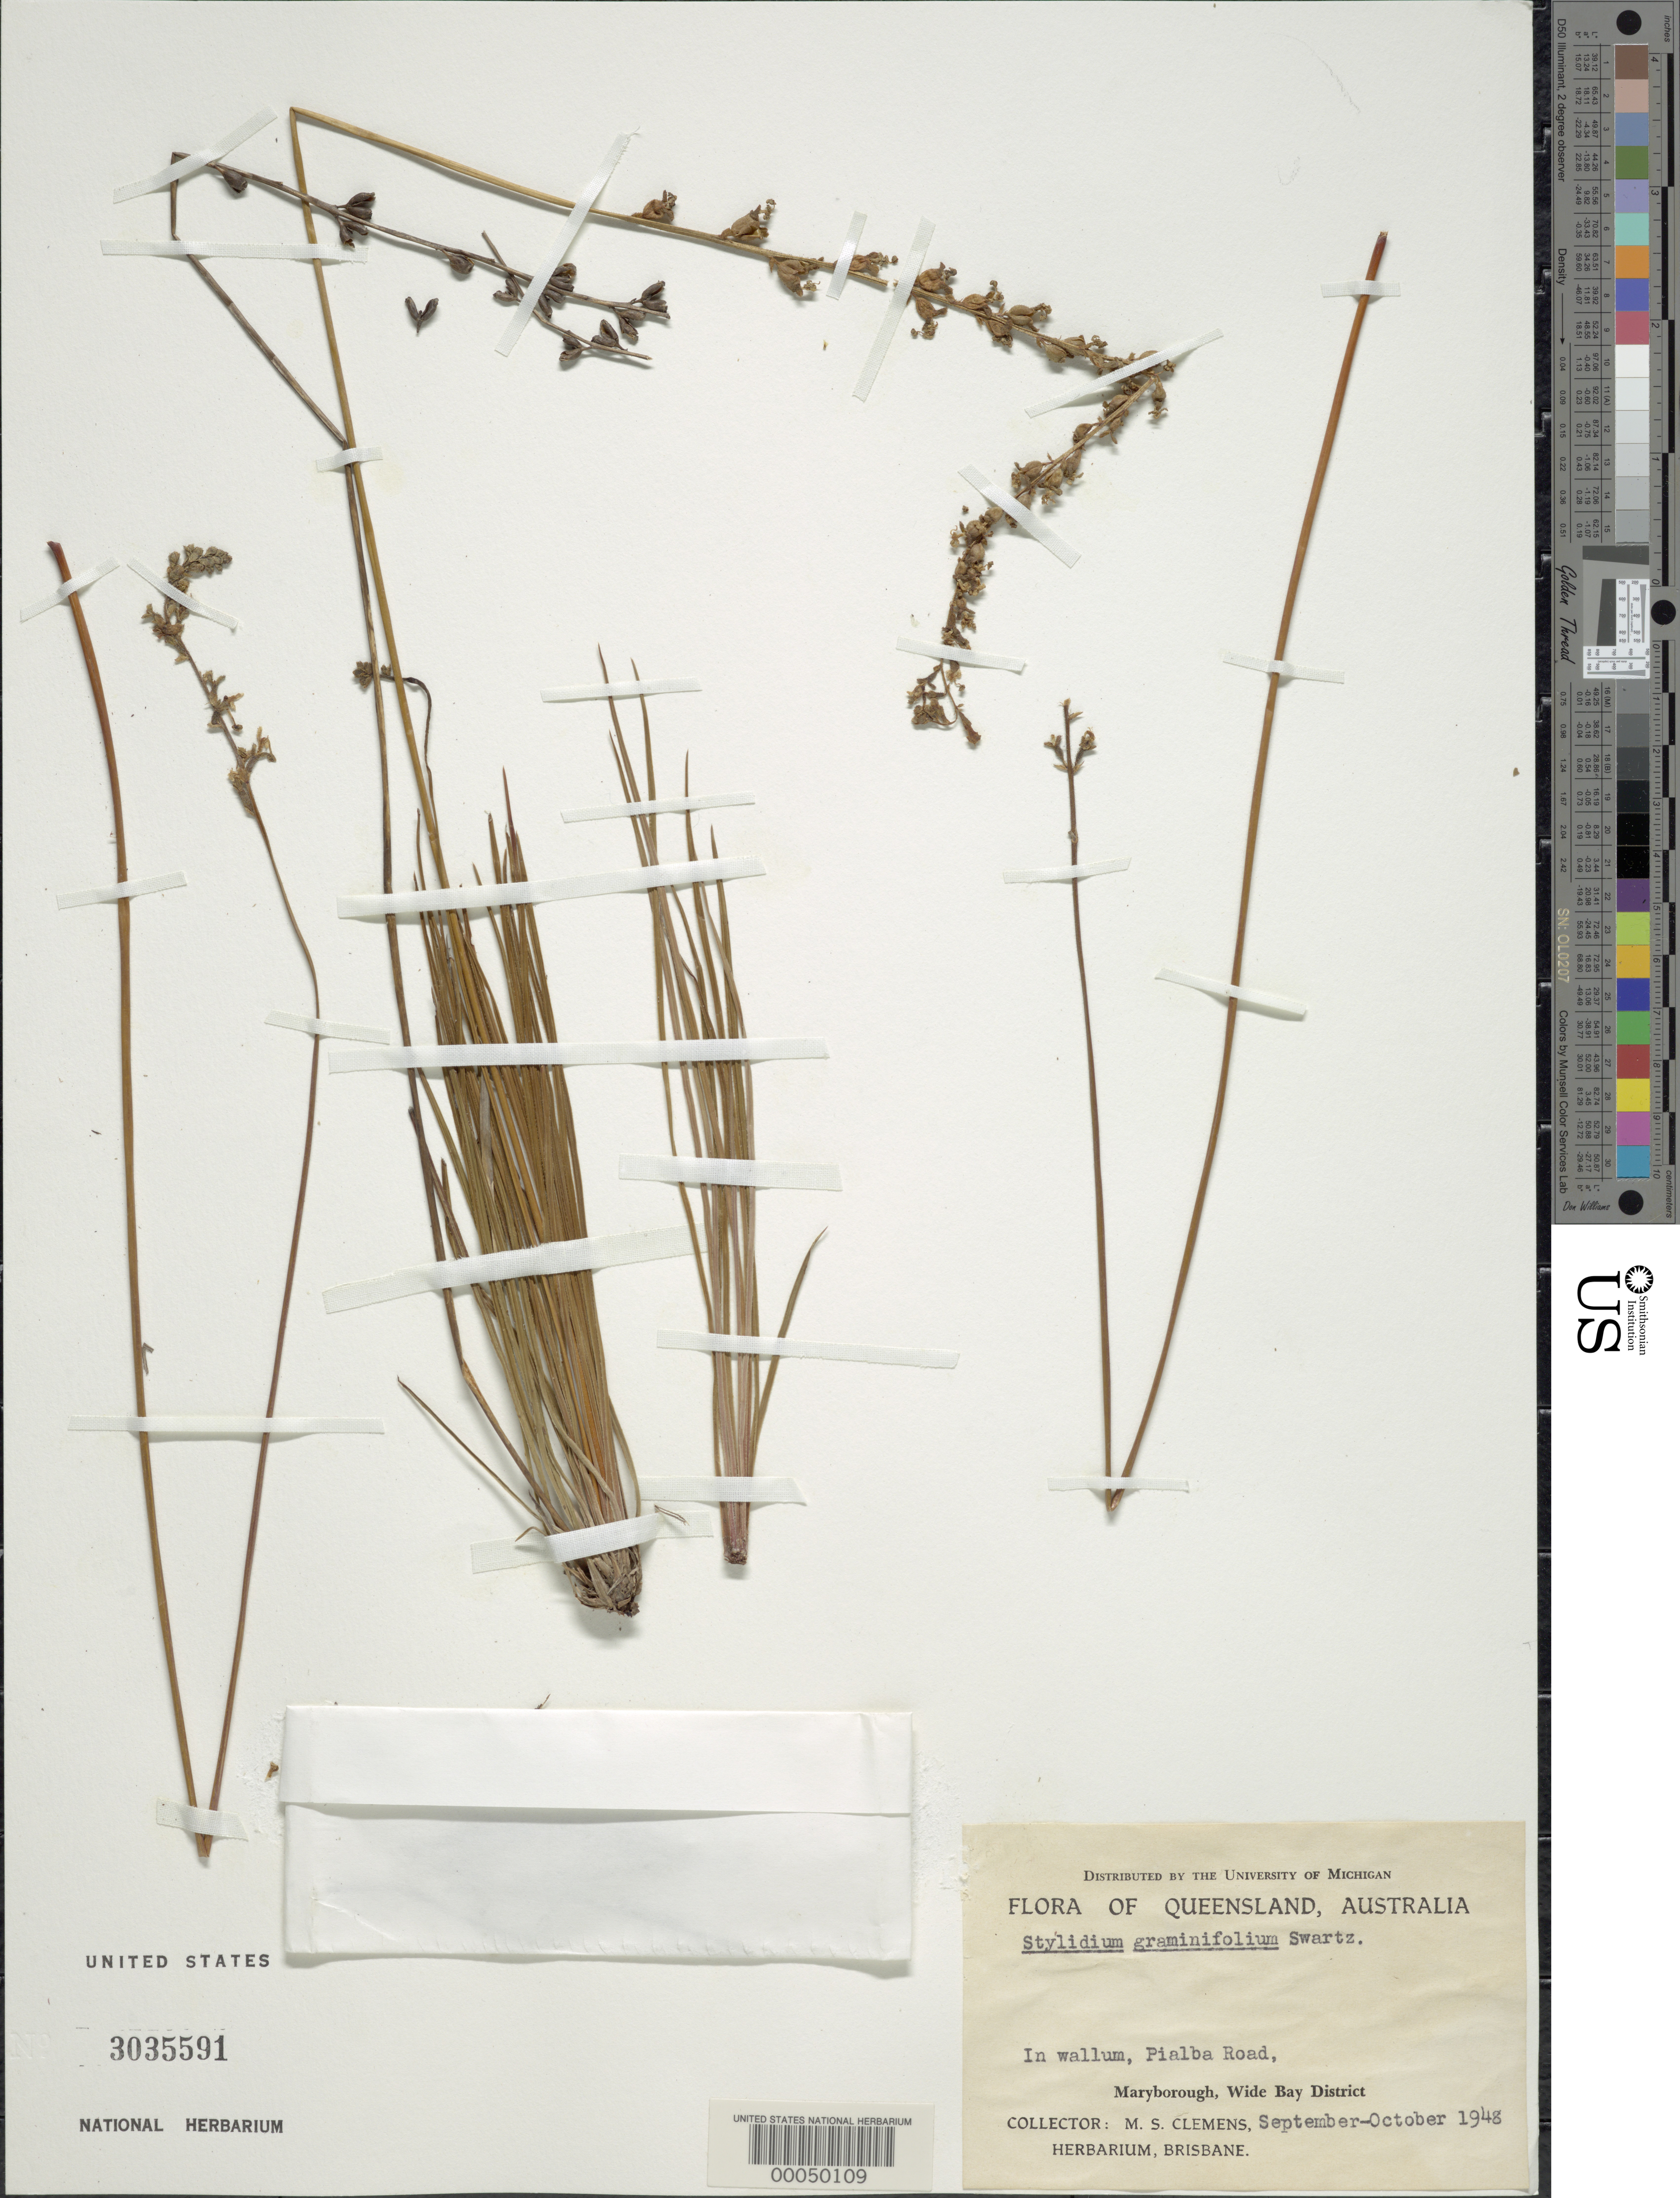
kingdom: Plantae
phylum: Tracheophyta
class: Magnoliopsida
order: Asterales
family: Stylidiaceae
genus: Stylidium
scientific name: Stylidium graminifolium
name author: Sw. ex Willd.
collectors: M. S. Clemens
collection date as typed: Sep 1948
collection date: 1948-09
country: Australia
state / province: Queensland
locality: Wide bay dist (?), in wallum, pialba road, maryborough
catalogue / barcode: US 3035591